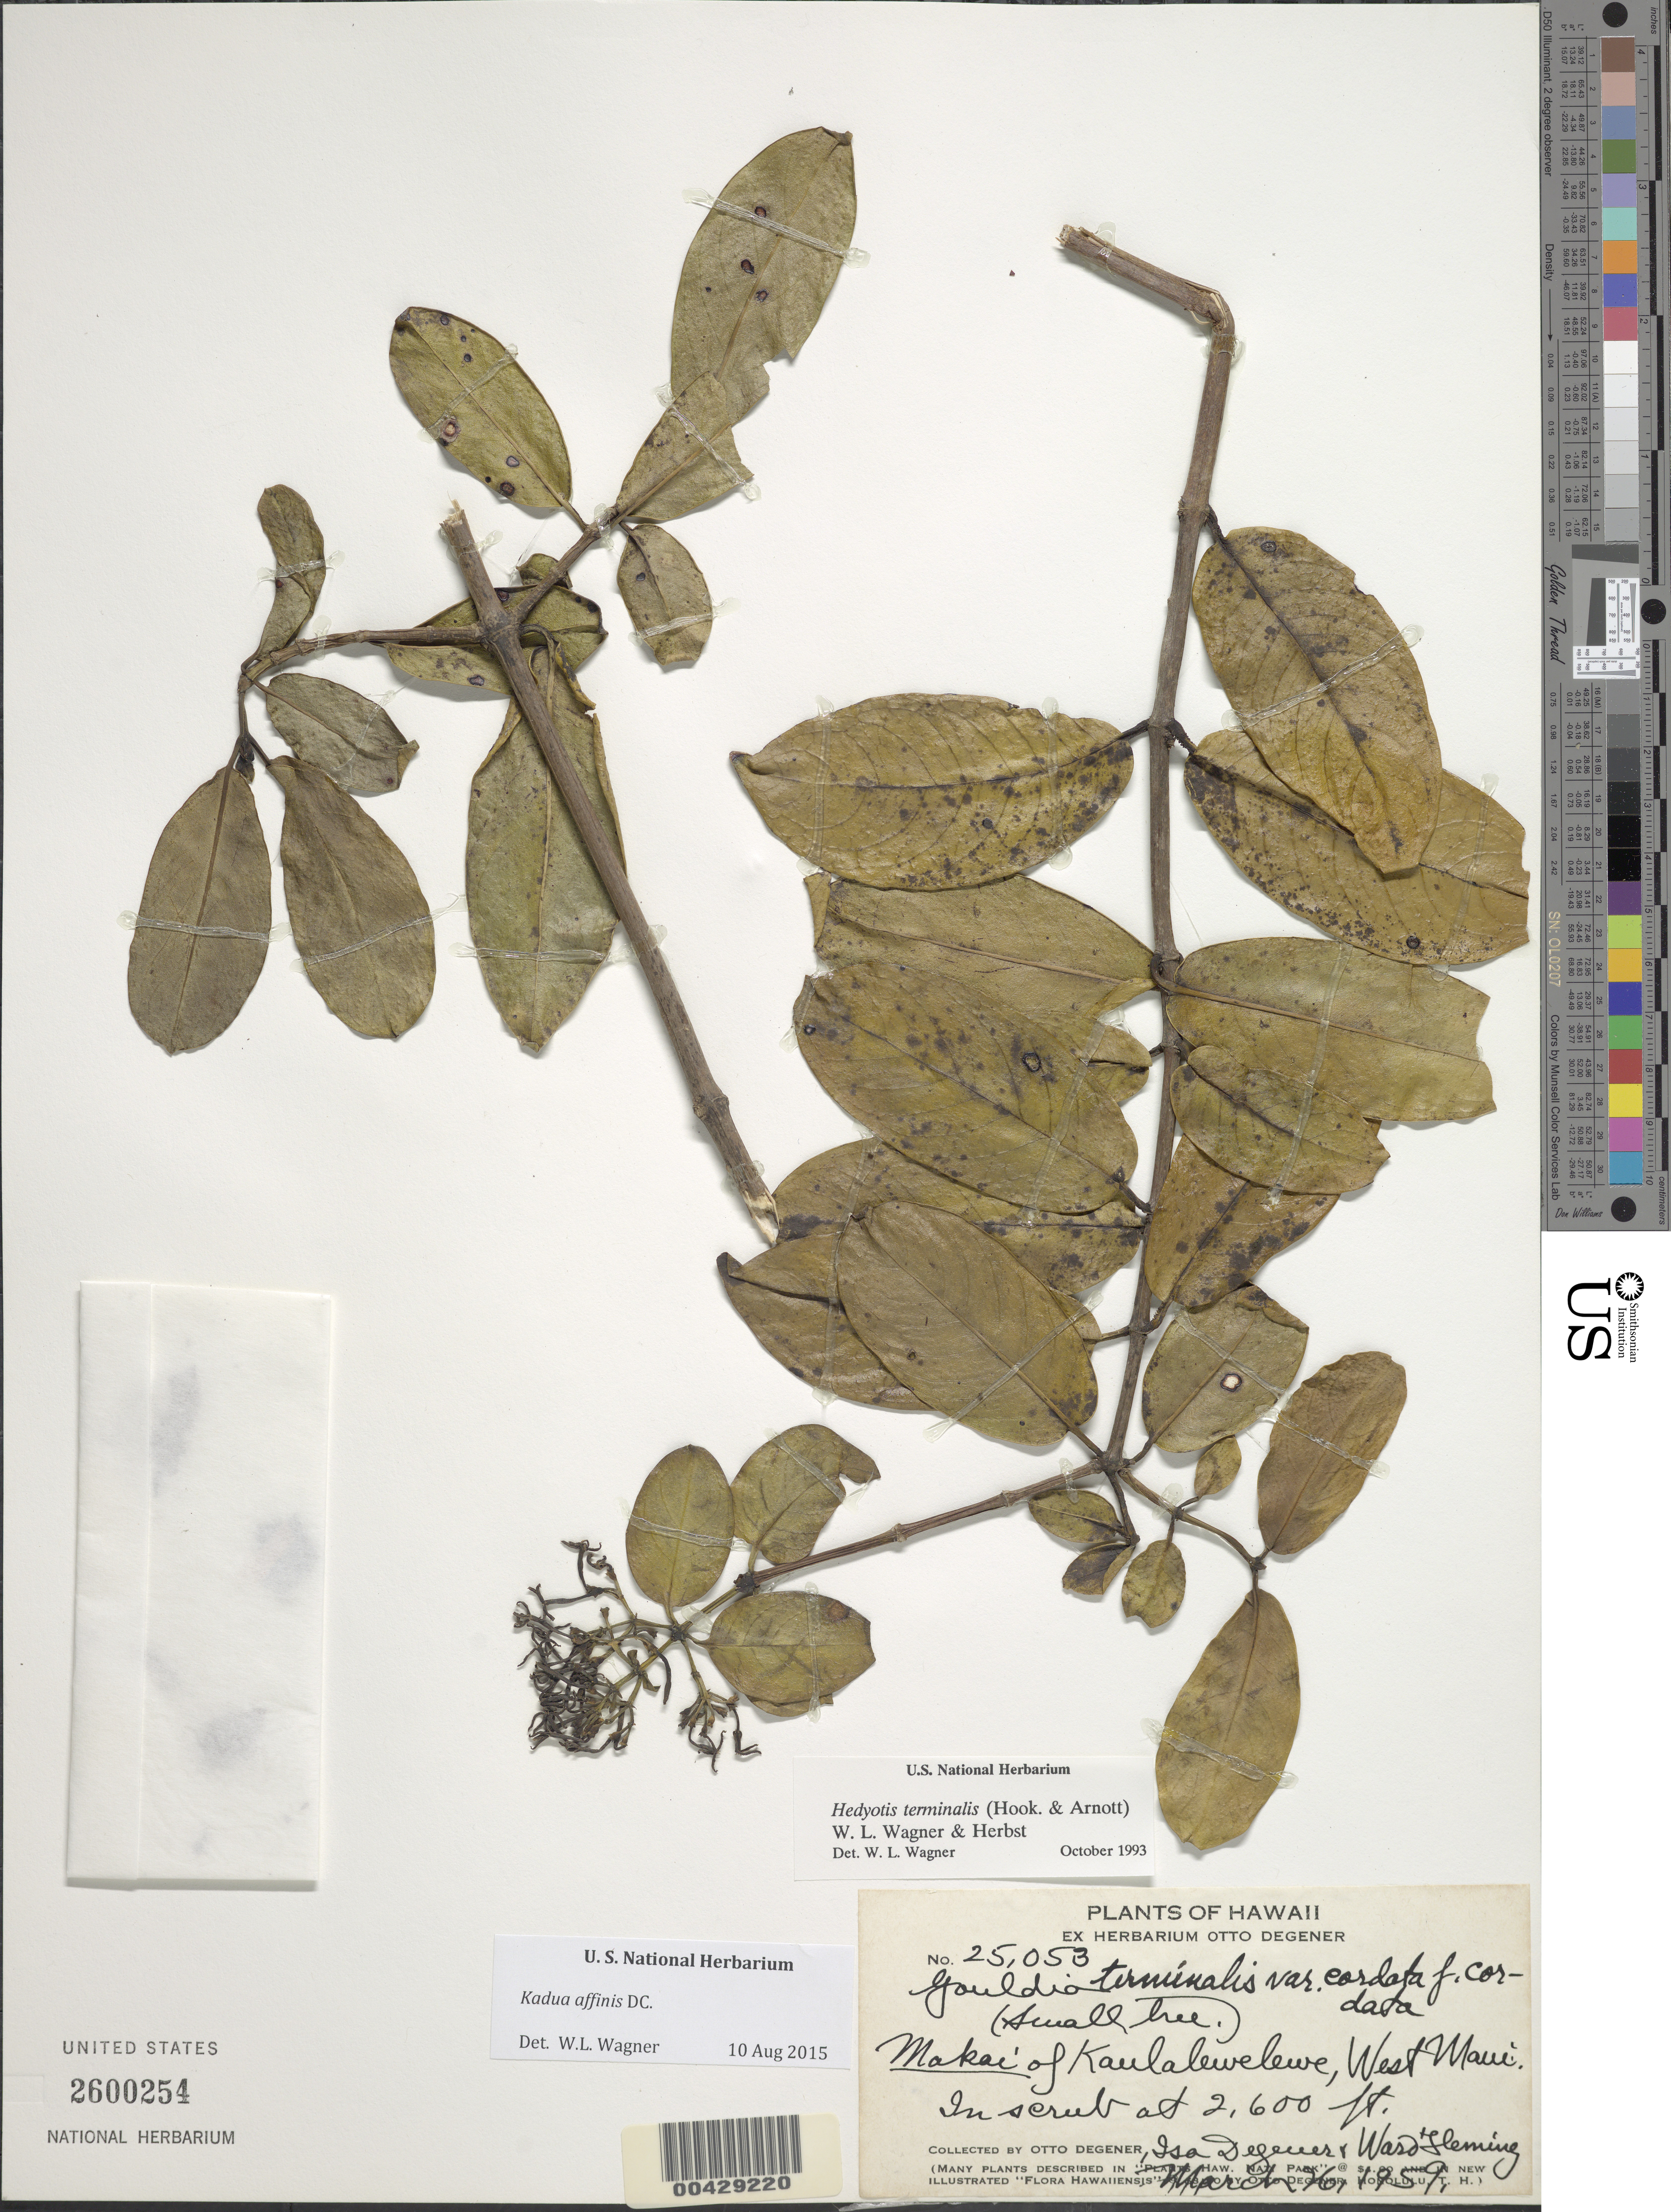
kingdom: Plantae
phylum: Tracheophyta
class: Magnoliopsida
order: Gentianales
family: Rubiaceae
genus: Kadua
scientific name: Kadua affinis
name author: DC.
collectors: O. Degener, I. Degener & W. Fleming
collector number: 25053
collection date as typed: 16 Mar 1959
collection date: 1959-03-16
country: United States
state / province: Hawaii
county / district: Maui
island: Maui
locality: Makai of Kaulalewelewe, W Maui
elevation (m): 792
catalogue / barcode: US 2600254